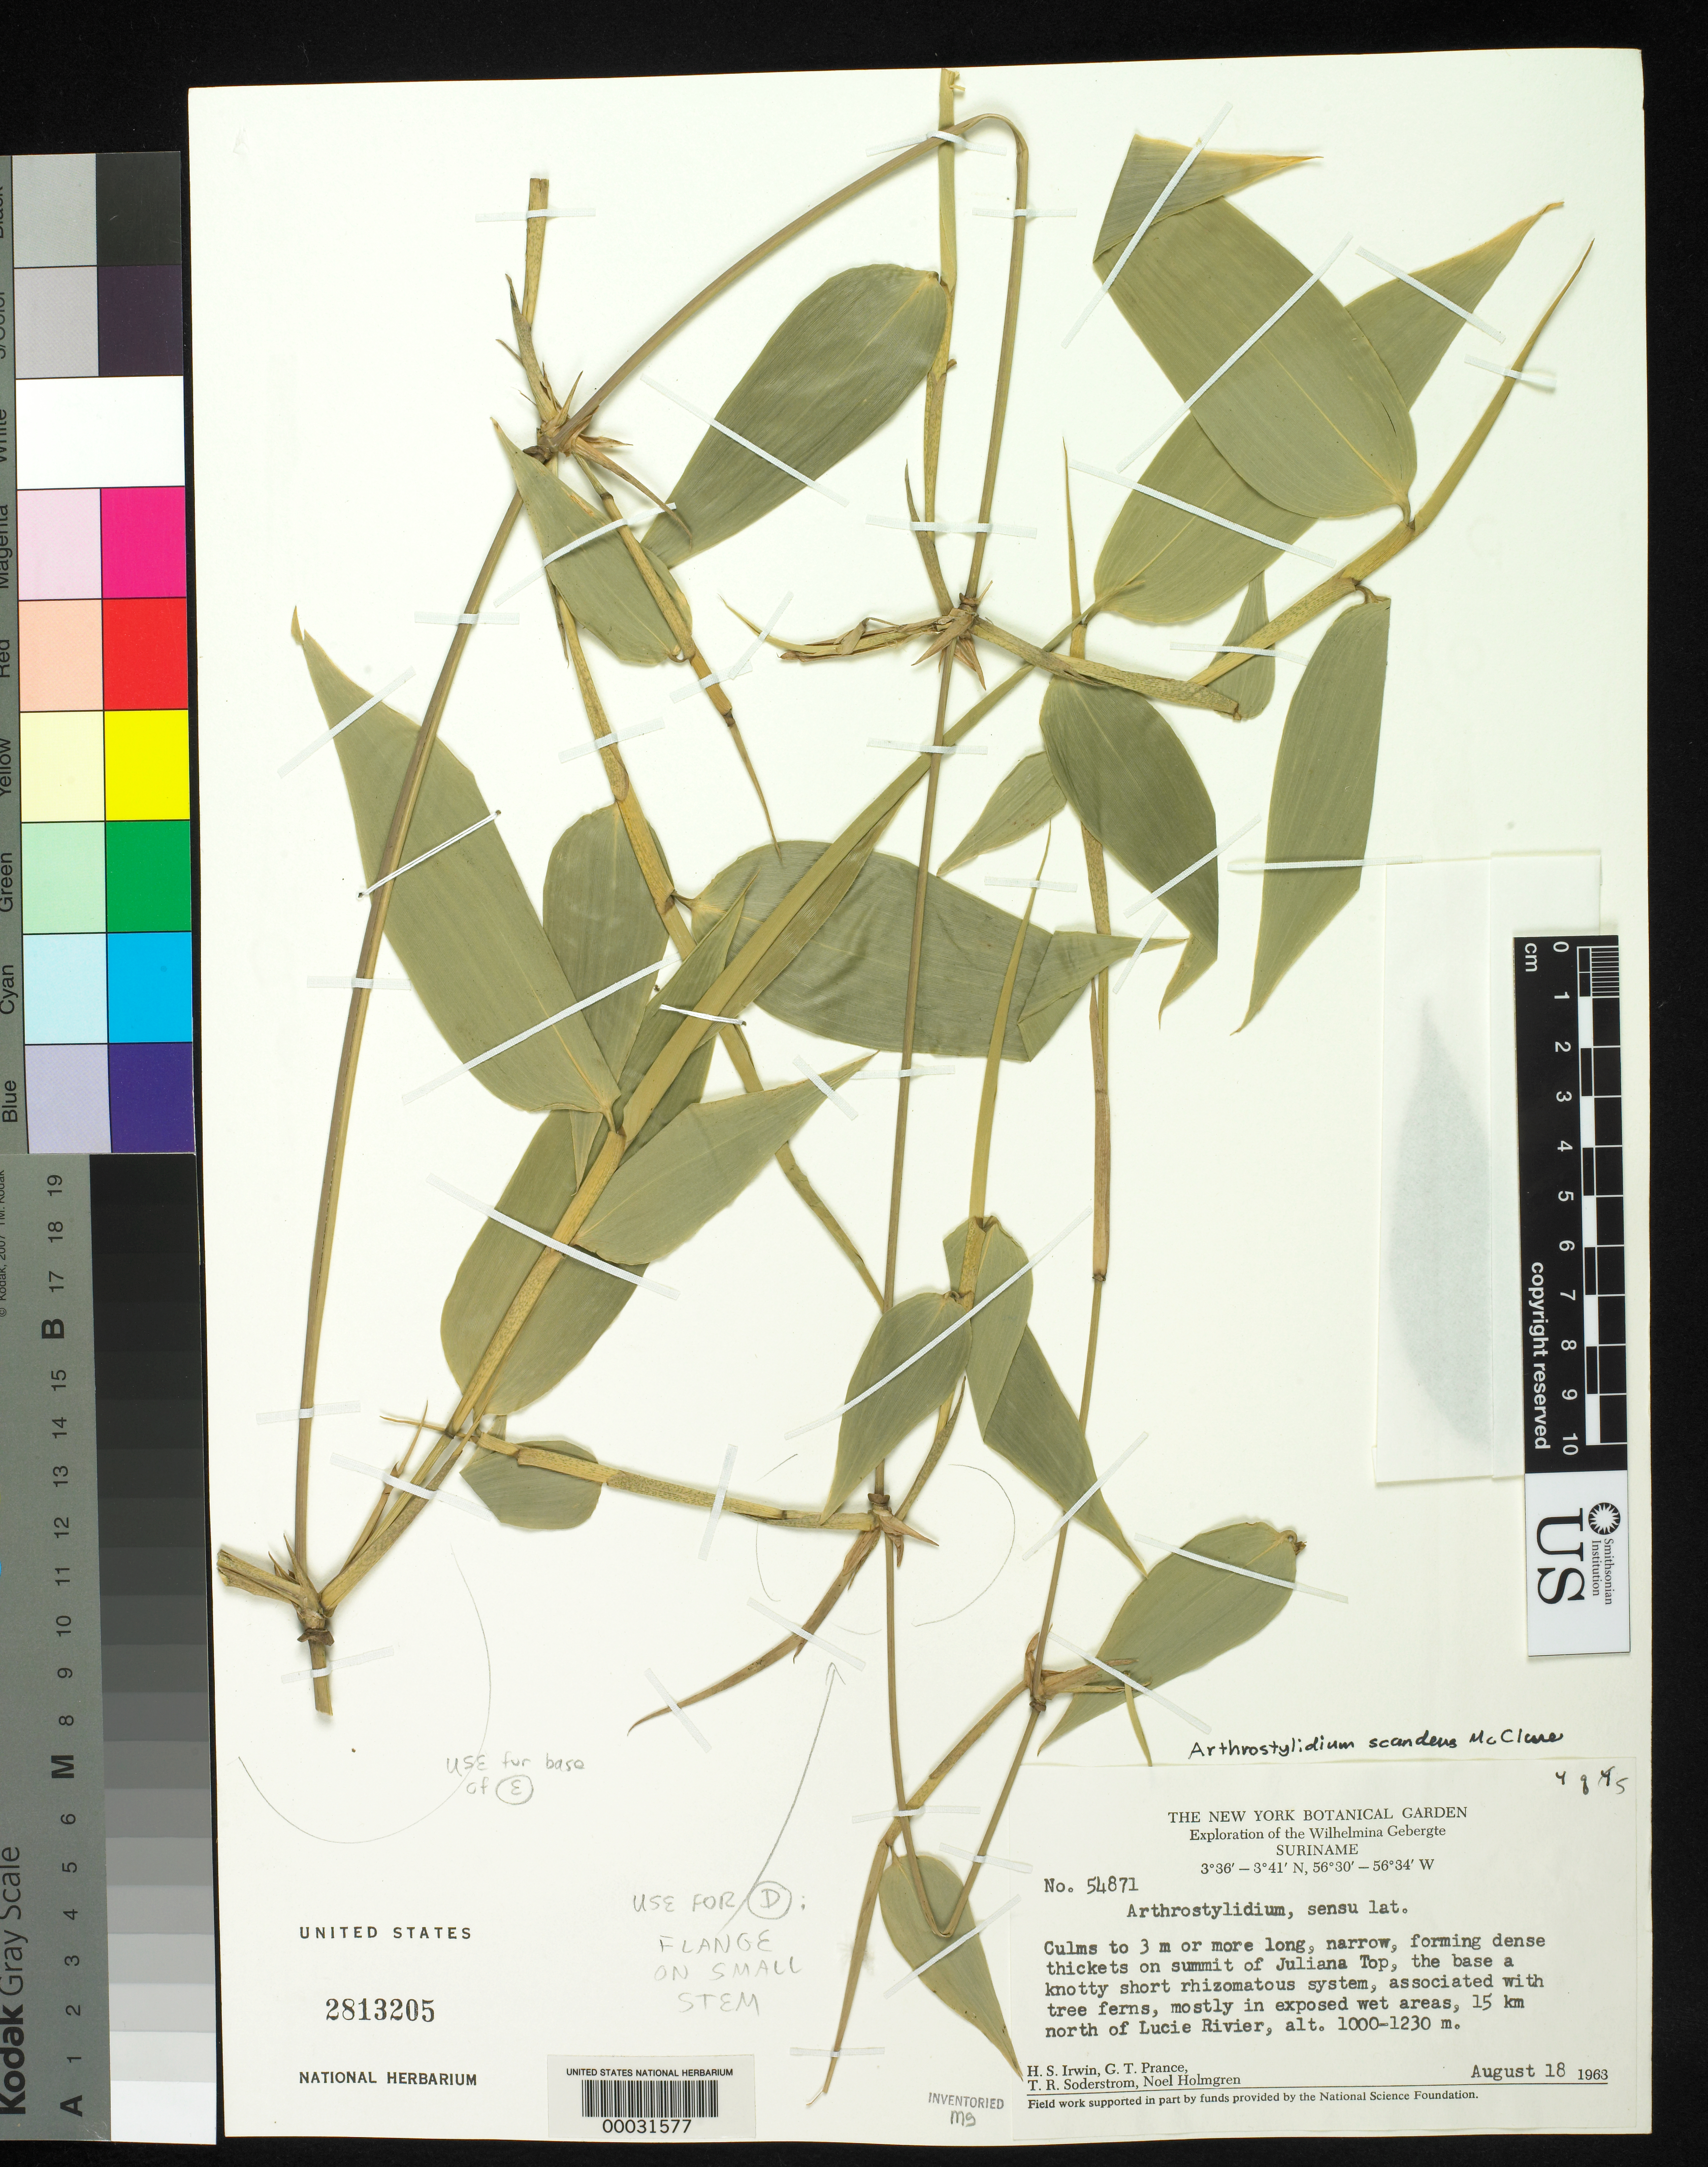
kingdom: Plantae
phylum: Tracheophyta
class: Liliopsida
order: Poales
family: Poaceae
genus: Athroostachys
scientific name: Athroostachys scandens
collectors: H. Irwin, G. T. Prance, T. R. Soderstrom & N. H. Holmgren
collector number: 54871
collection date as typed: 18 Aug 1963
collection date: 1963-08-18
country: Suriname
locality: Wilhelmina gebergte, 15 km n of lucie river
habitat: In exposed wet areas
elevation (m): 1000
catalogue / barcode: US 2813205